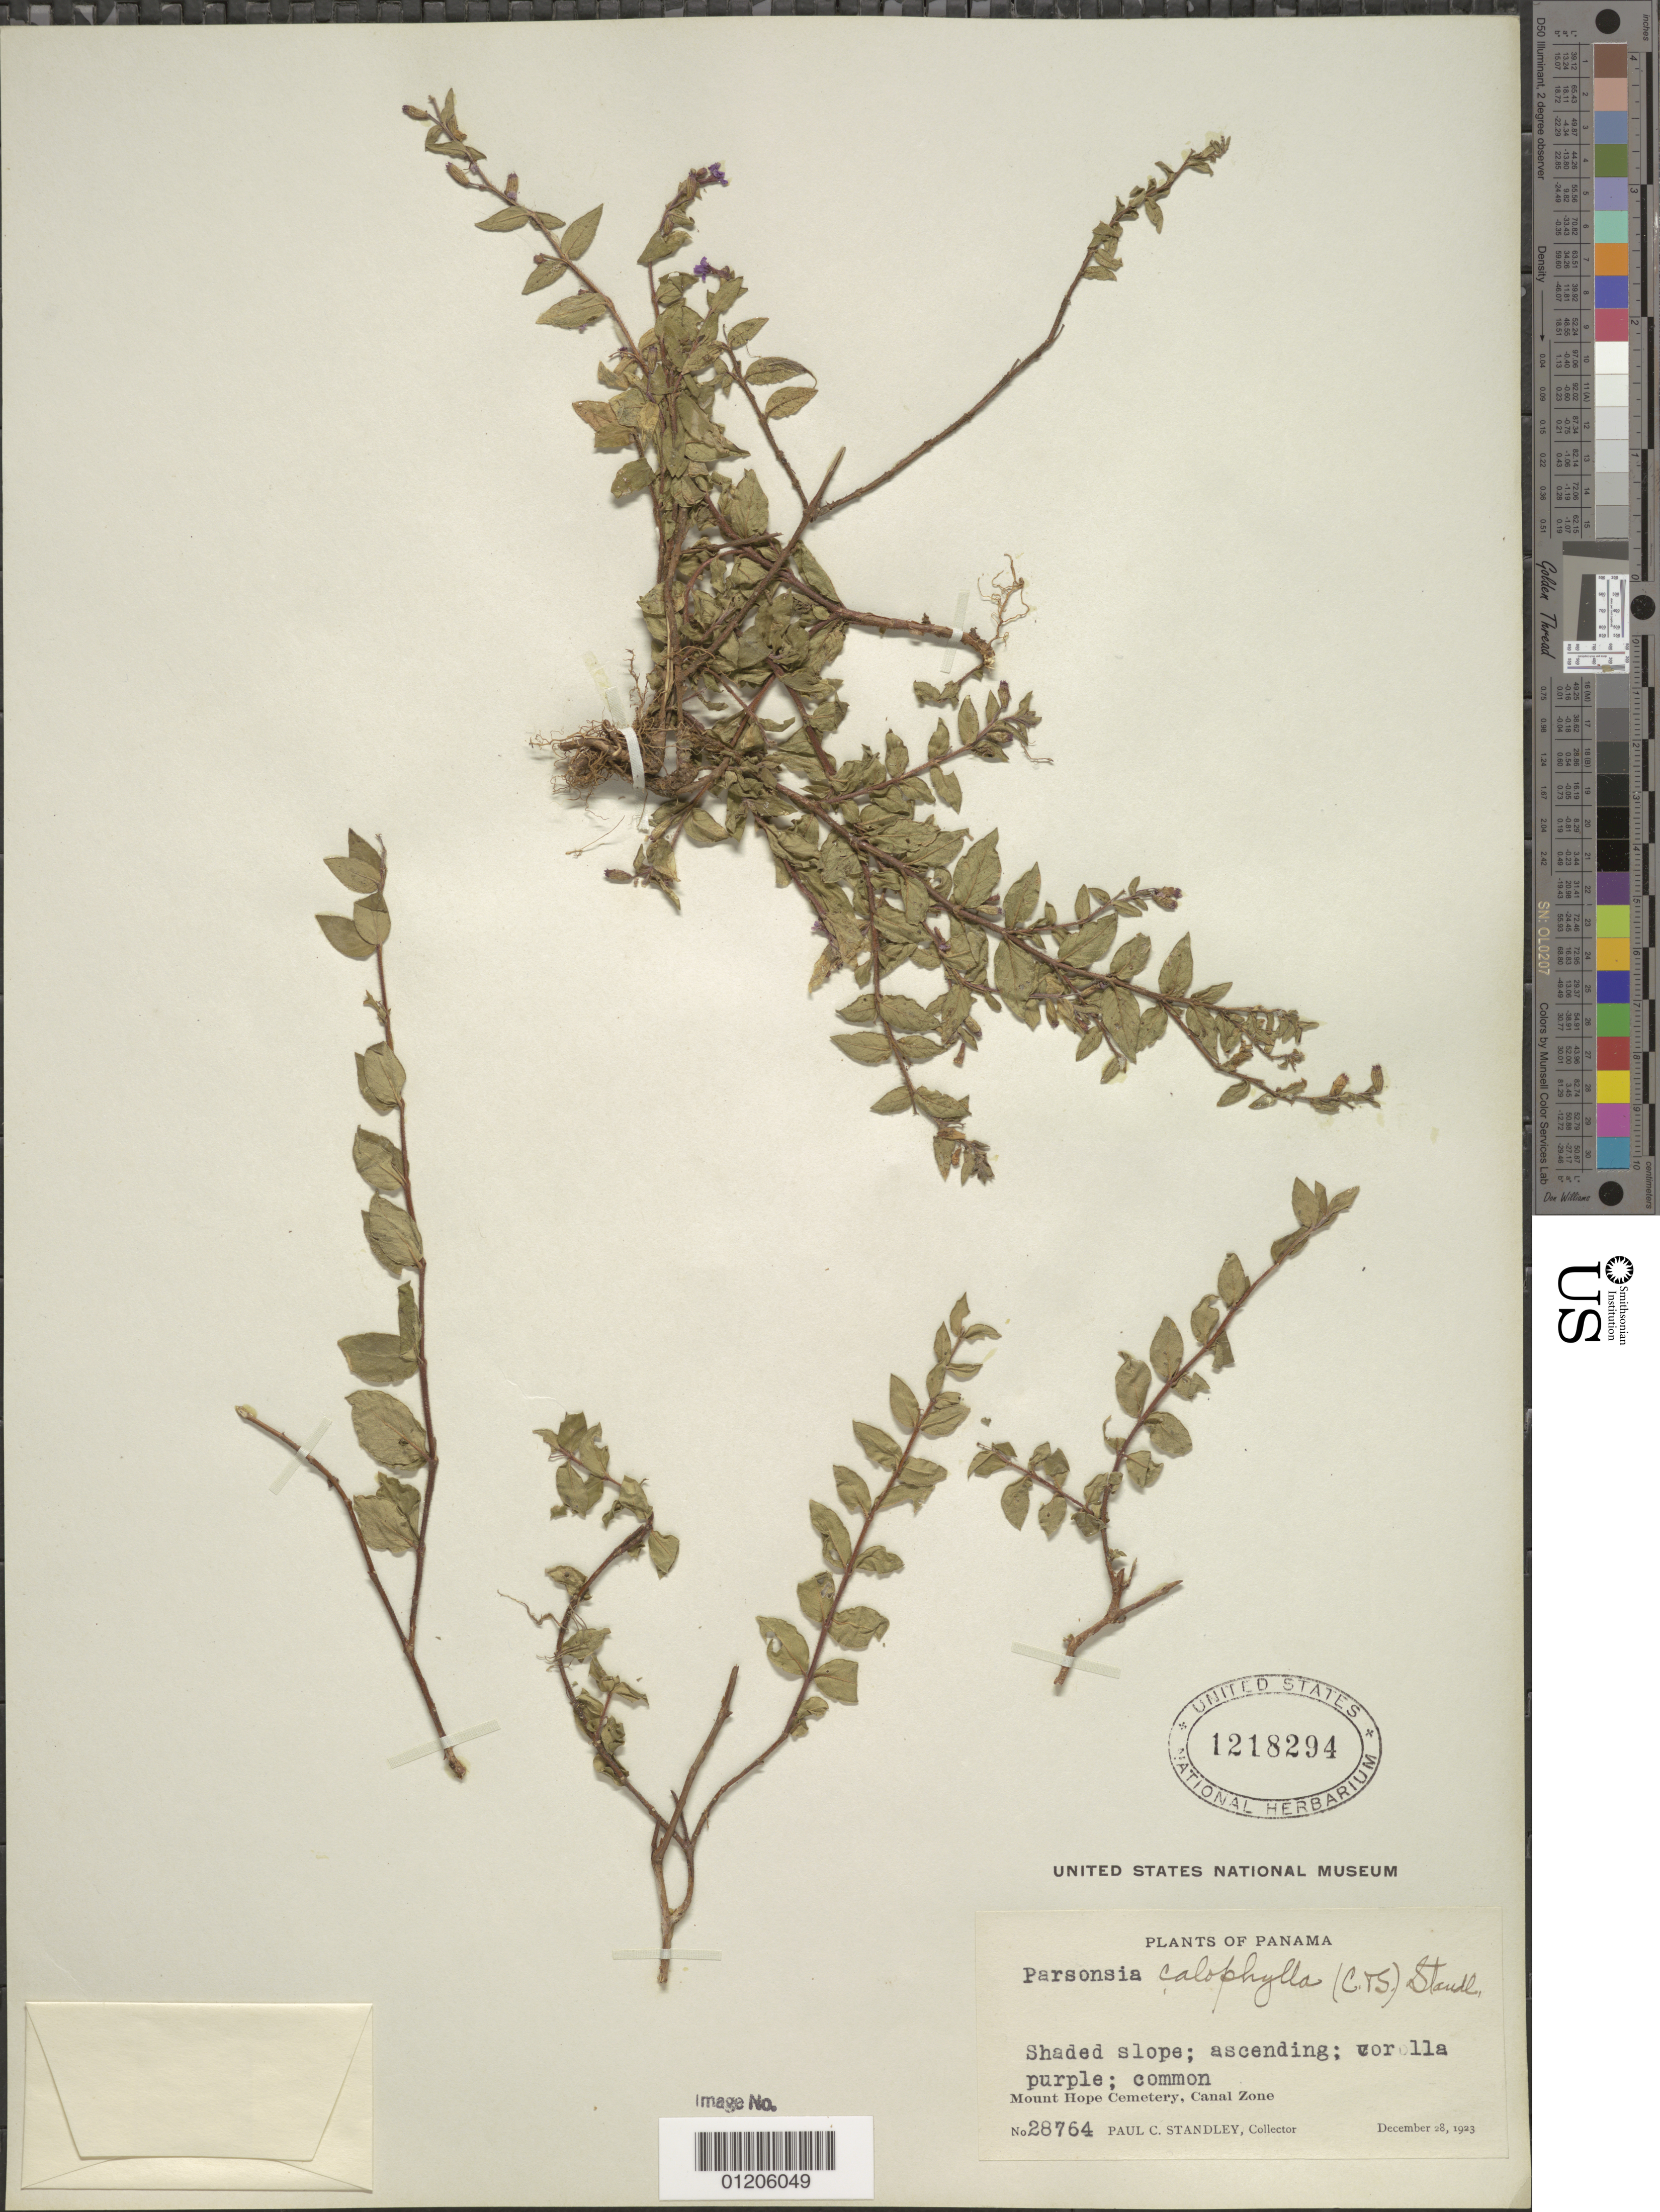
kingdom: Plantae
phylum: Tracheophyta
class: Magnoliopsida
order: Myrtales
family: Lythraceae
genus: Cuphea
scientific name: Cuphea calophylla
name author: Cham. & Schltdl.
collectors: P. C. Standley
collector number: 28764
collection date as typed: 28 Dec 1923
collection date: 1923-12-28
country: Panama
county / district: Canal Zone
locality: Mount Hope Cemetery.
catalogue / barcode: US 1218294